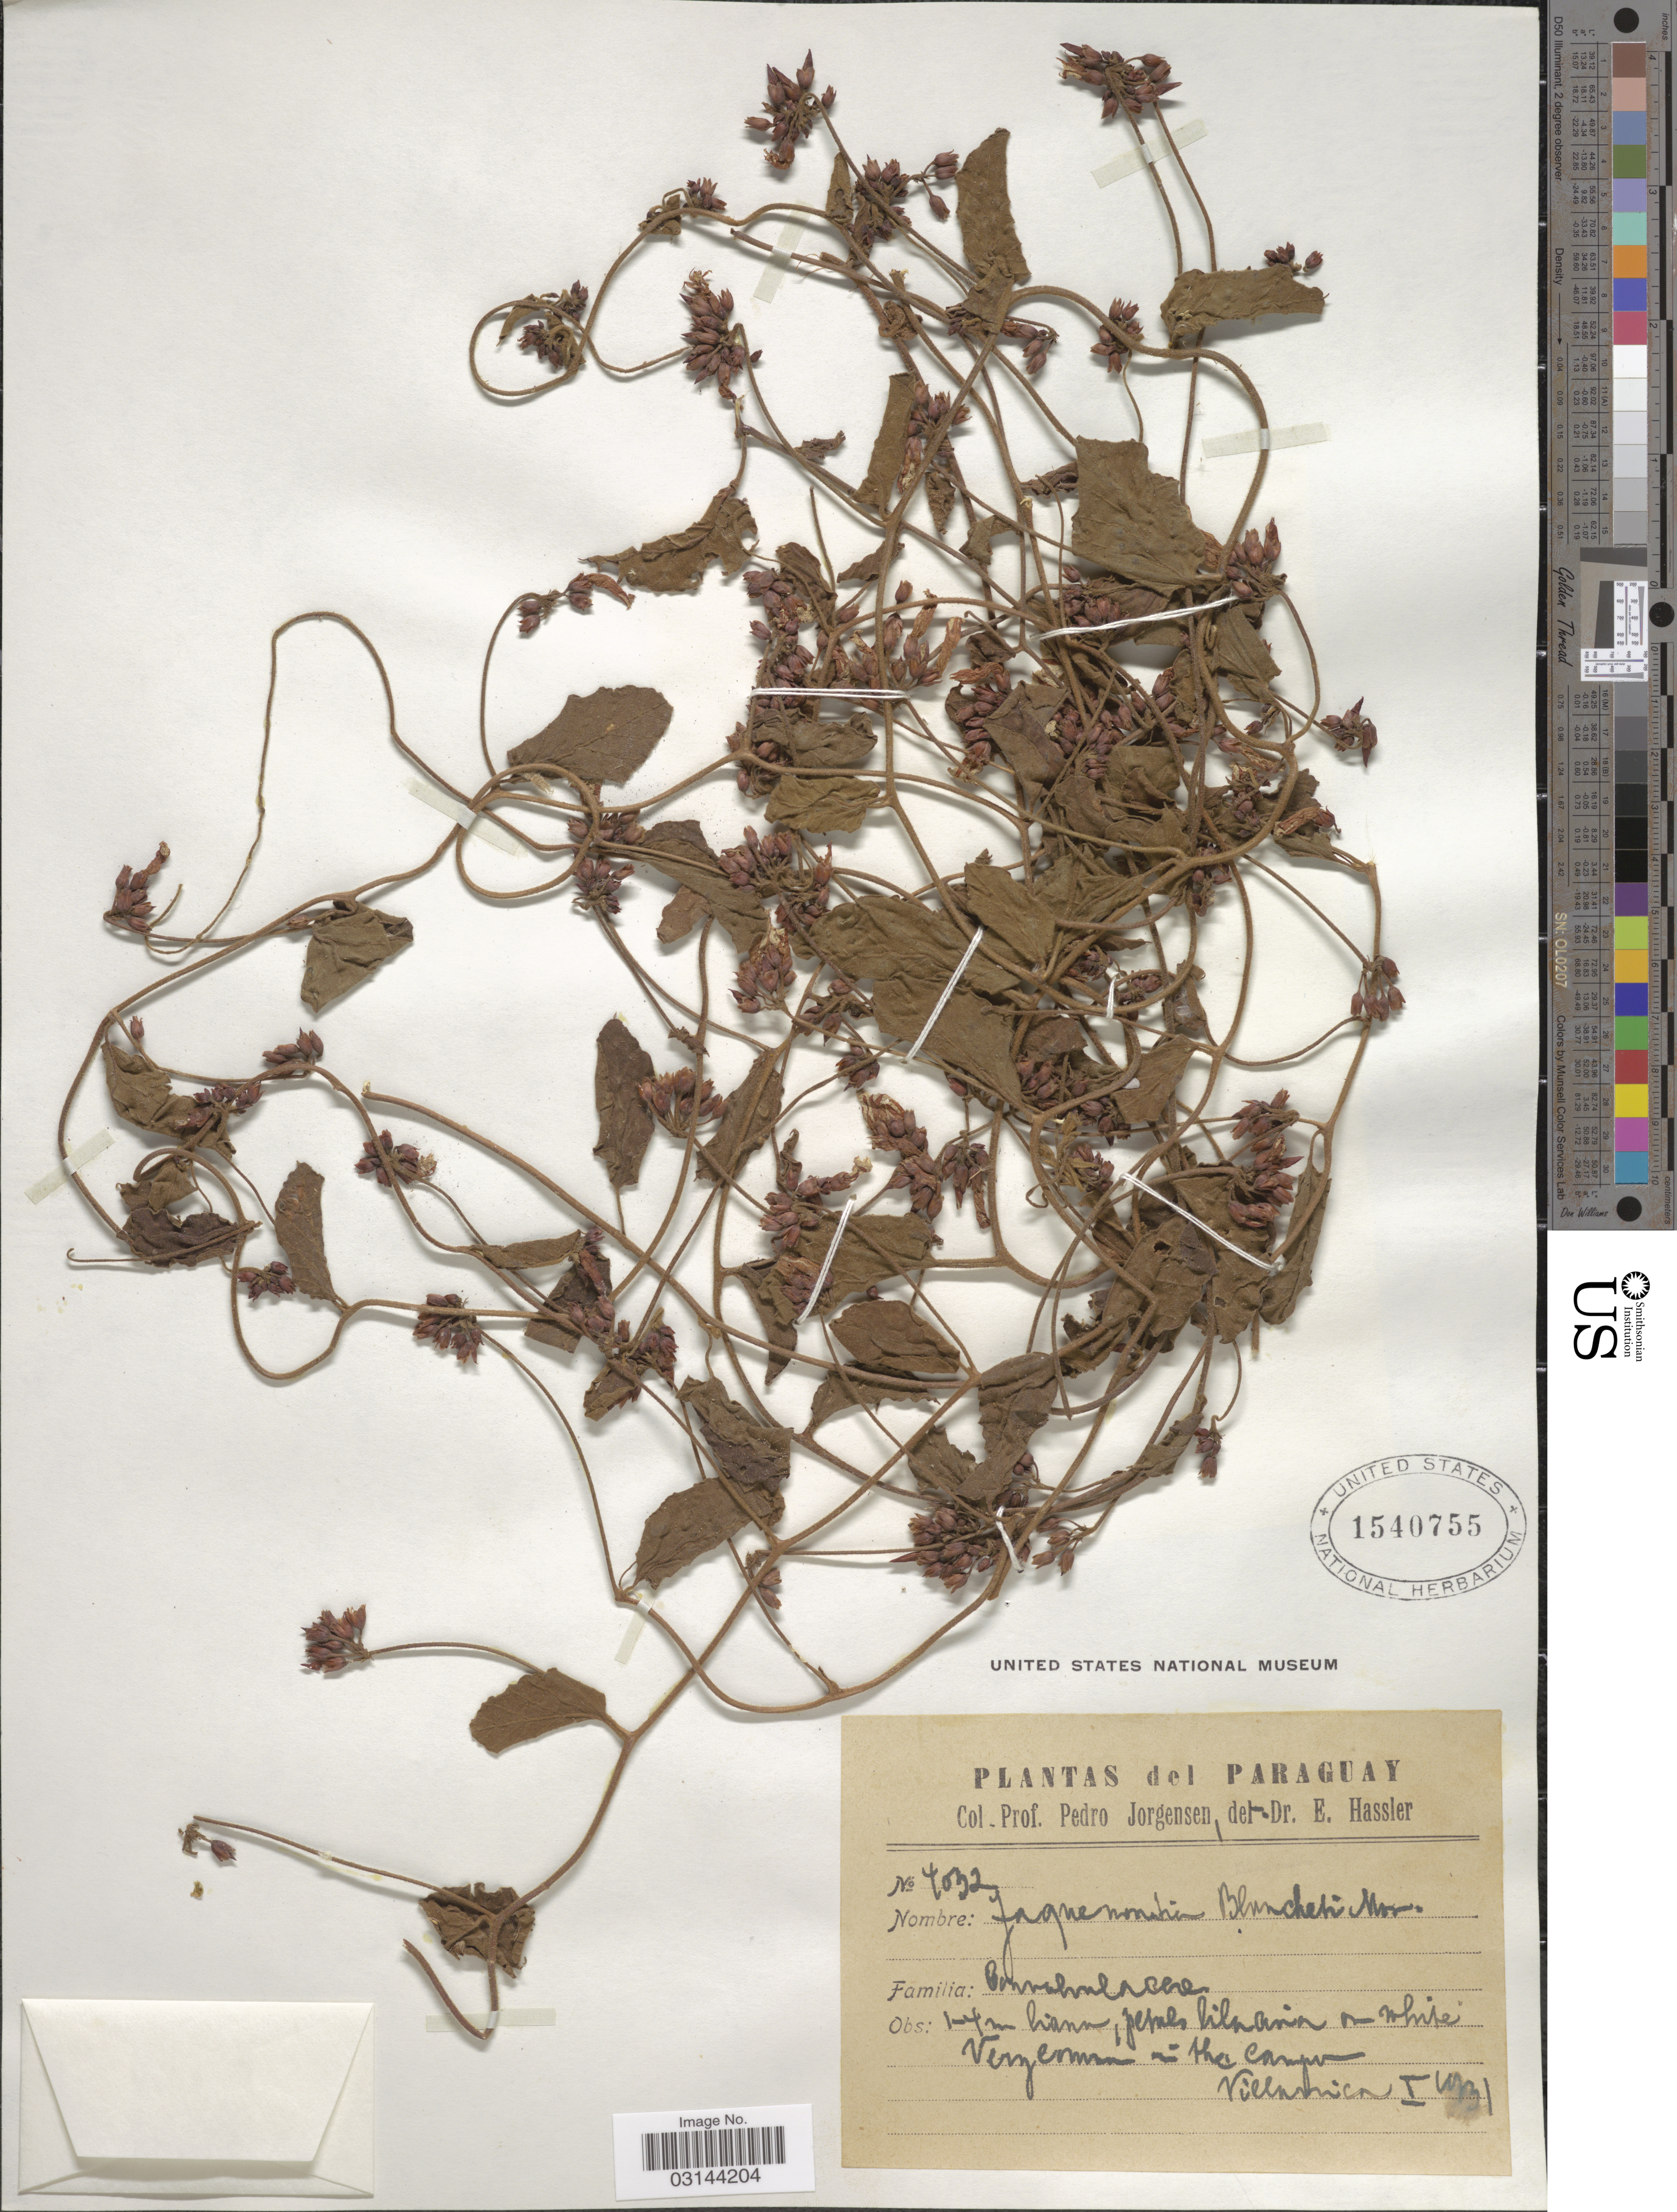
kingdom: Plantae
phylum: Tracheophyta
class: Magnoliopsida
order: Solanales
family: Convolvulaceae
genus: Jacquemontia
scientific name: Jacquemontia blanchetii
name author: Moric.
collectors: P. Jörgensen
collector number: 4032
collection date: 1931-01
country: Paraguay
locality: Villarrica.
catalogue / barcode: US 1540755